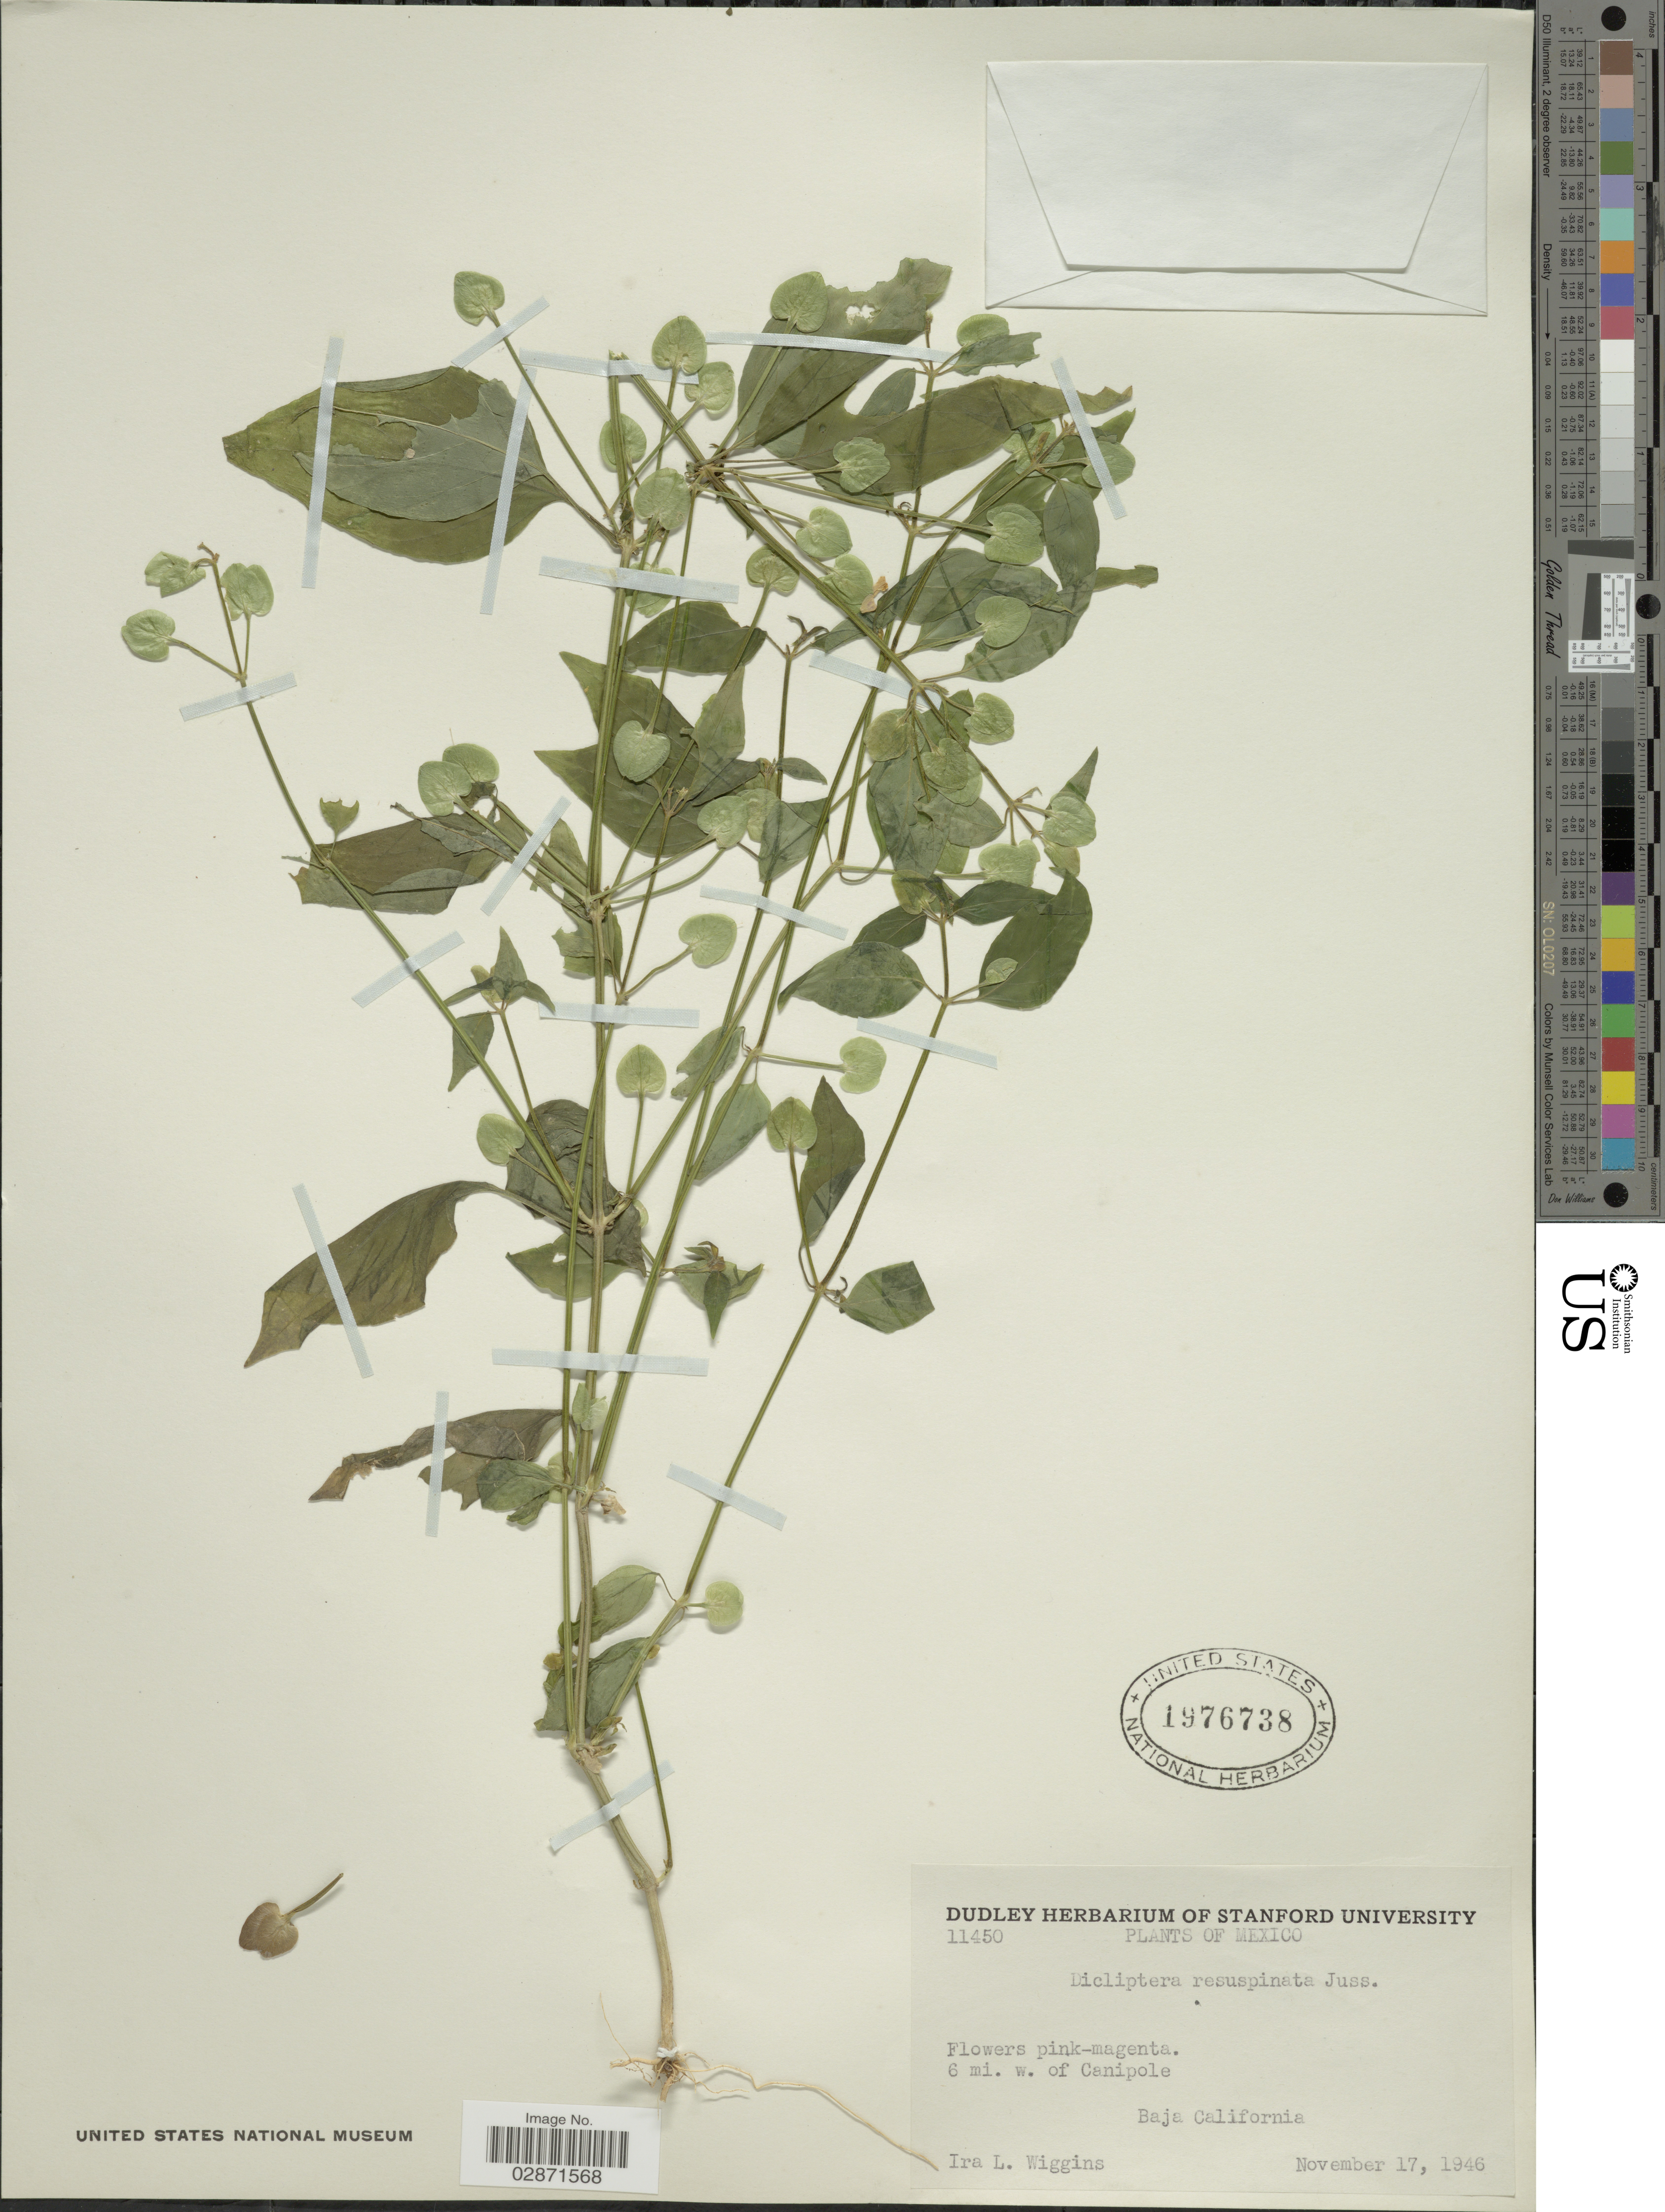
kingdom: Plantae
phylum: Tracheophyta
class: Magnoliopsida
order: Lamiales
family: Acanthaceae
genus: Dicliptera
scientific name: Dicliptera resupinata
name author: (Vahl) Juss.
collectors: I. L. Wiggins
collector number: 11450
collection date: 1946-11-17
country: Mexico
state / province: Baja California Sur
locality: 6 mi. w. of Canipole, Baja California.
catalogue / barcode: US 1976738